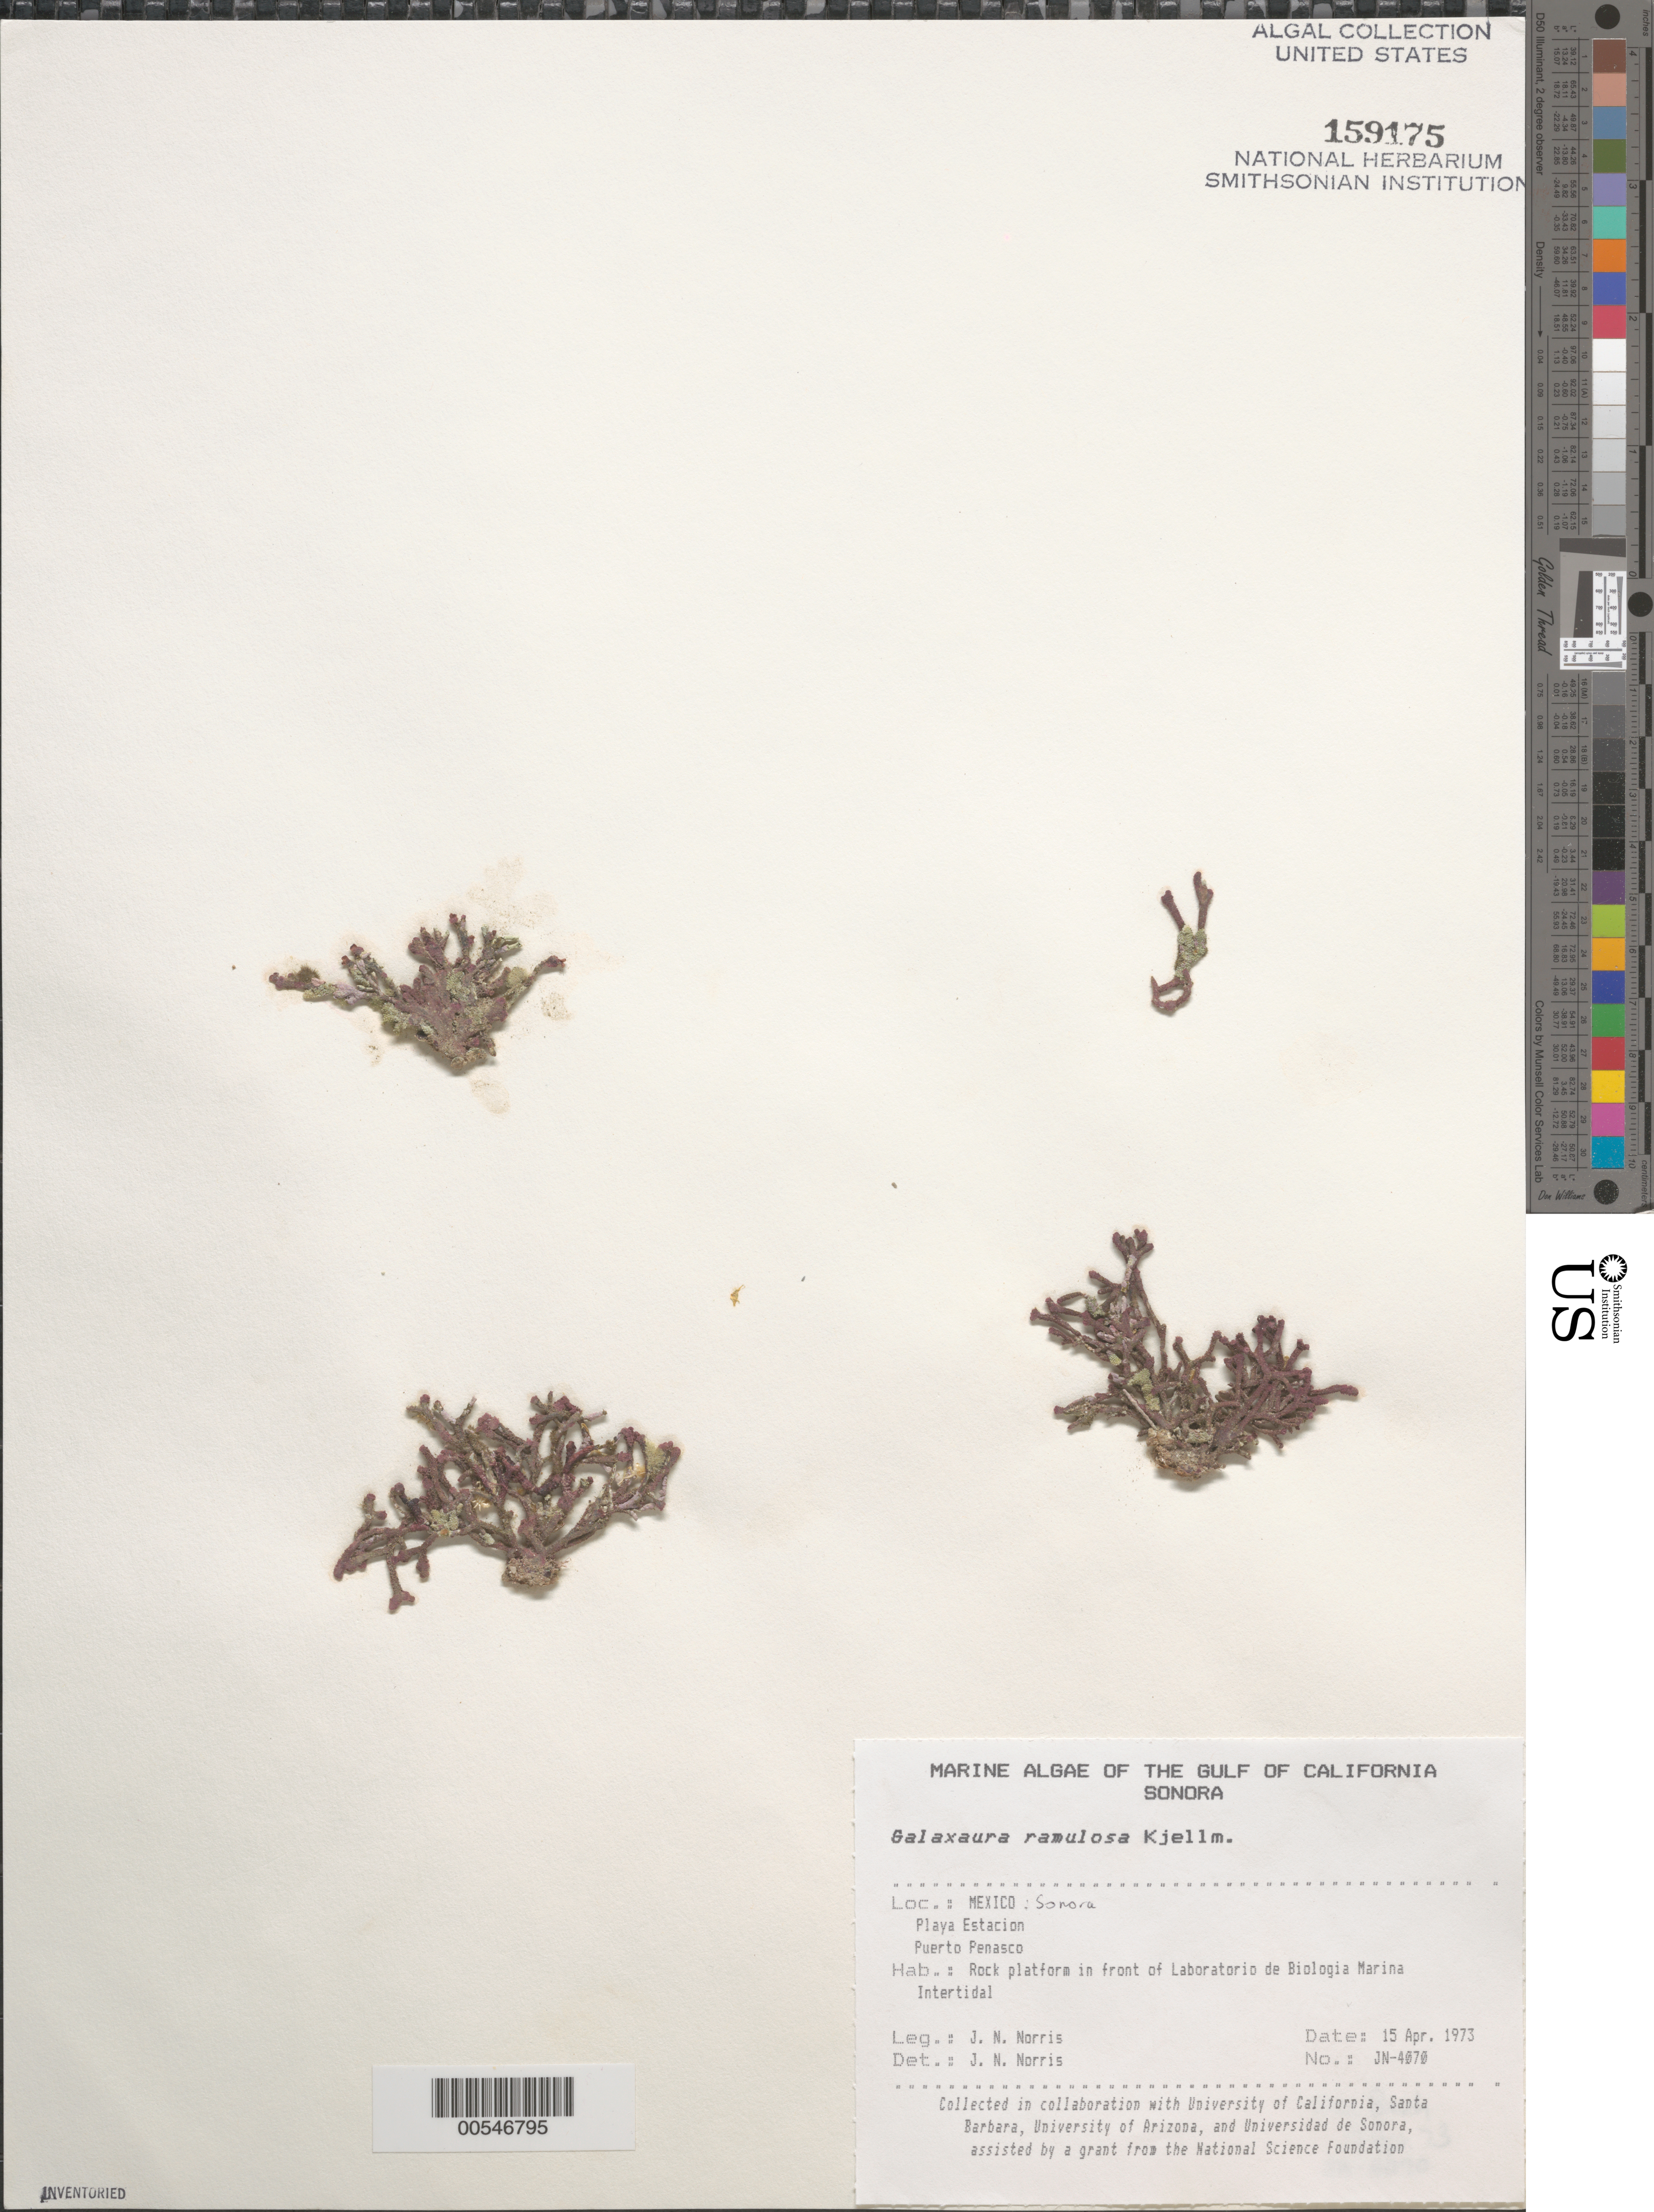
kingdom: Plantae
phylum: Rhodophyta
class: Florideophyceae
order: Nemaliales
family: Galaxauraceae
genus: Galaxaura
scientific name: Galaxaura rugosa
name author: (Ellis & Sol.) J.V.Lamouroux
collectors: J. N. Norris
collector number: JN-4070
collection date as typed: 15 Apr 1973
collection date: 1973-04-15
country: Mexico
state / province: Sonora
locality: Playa Estacion, Puerto Penasco, marine station shore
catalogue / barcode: US 159175